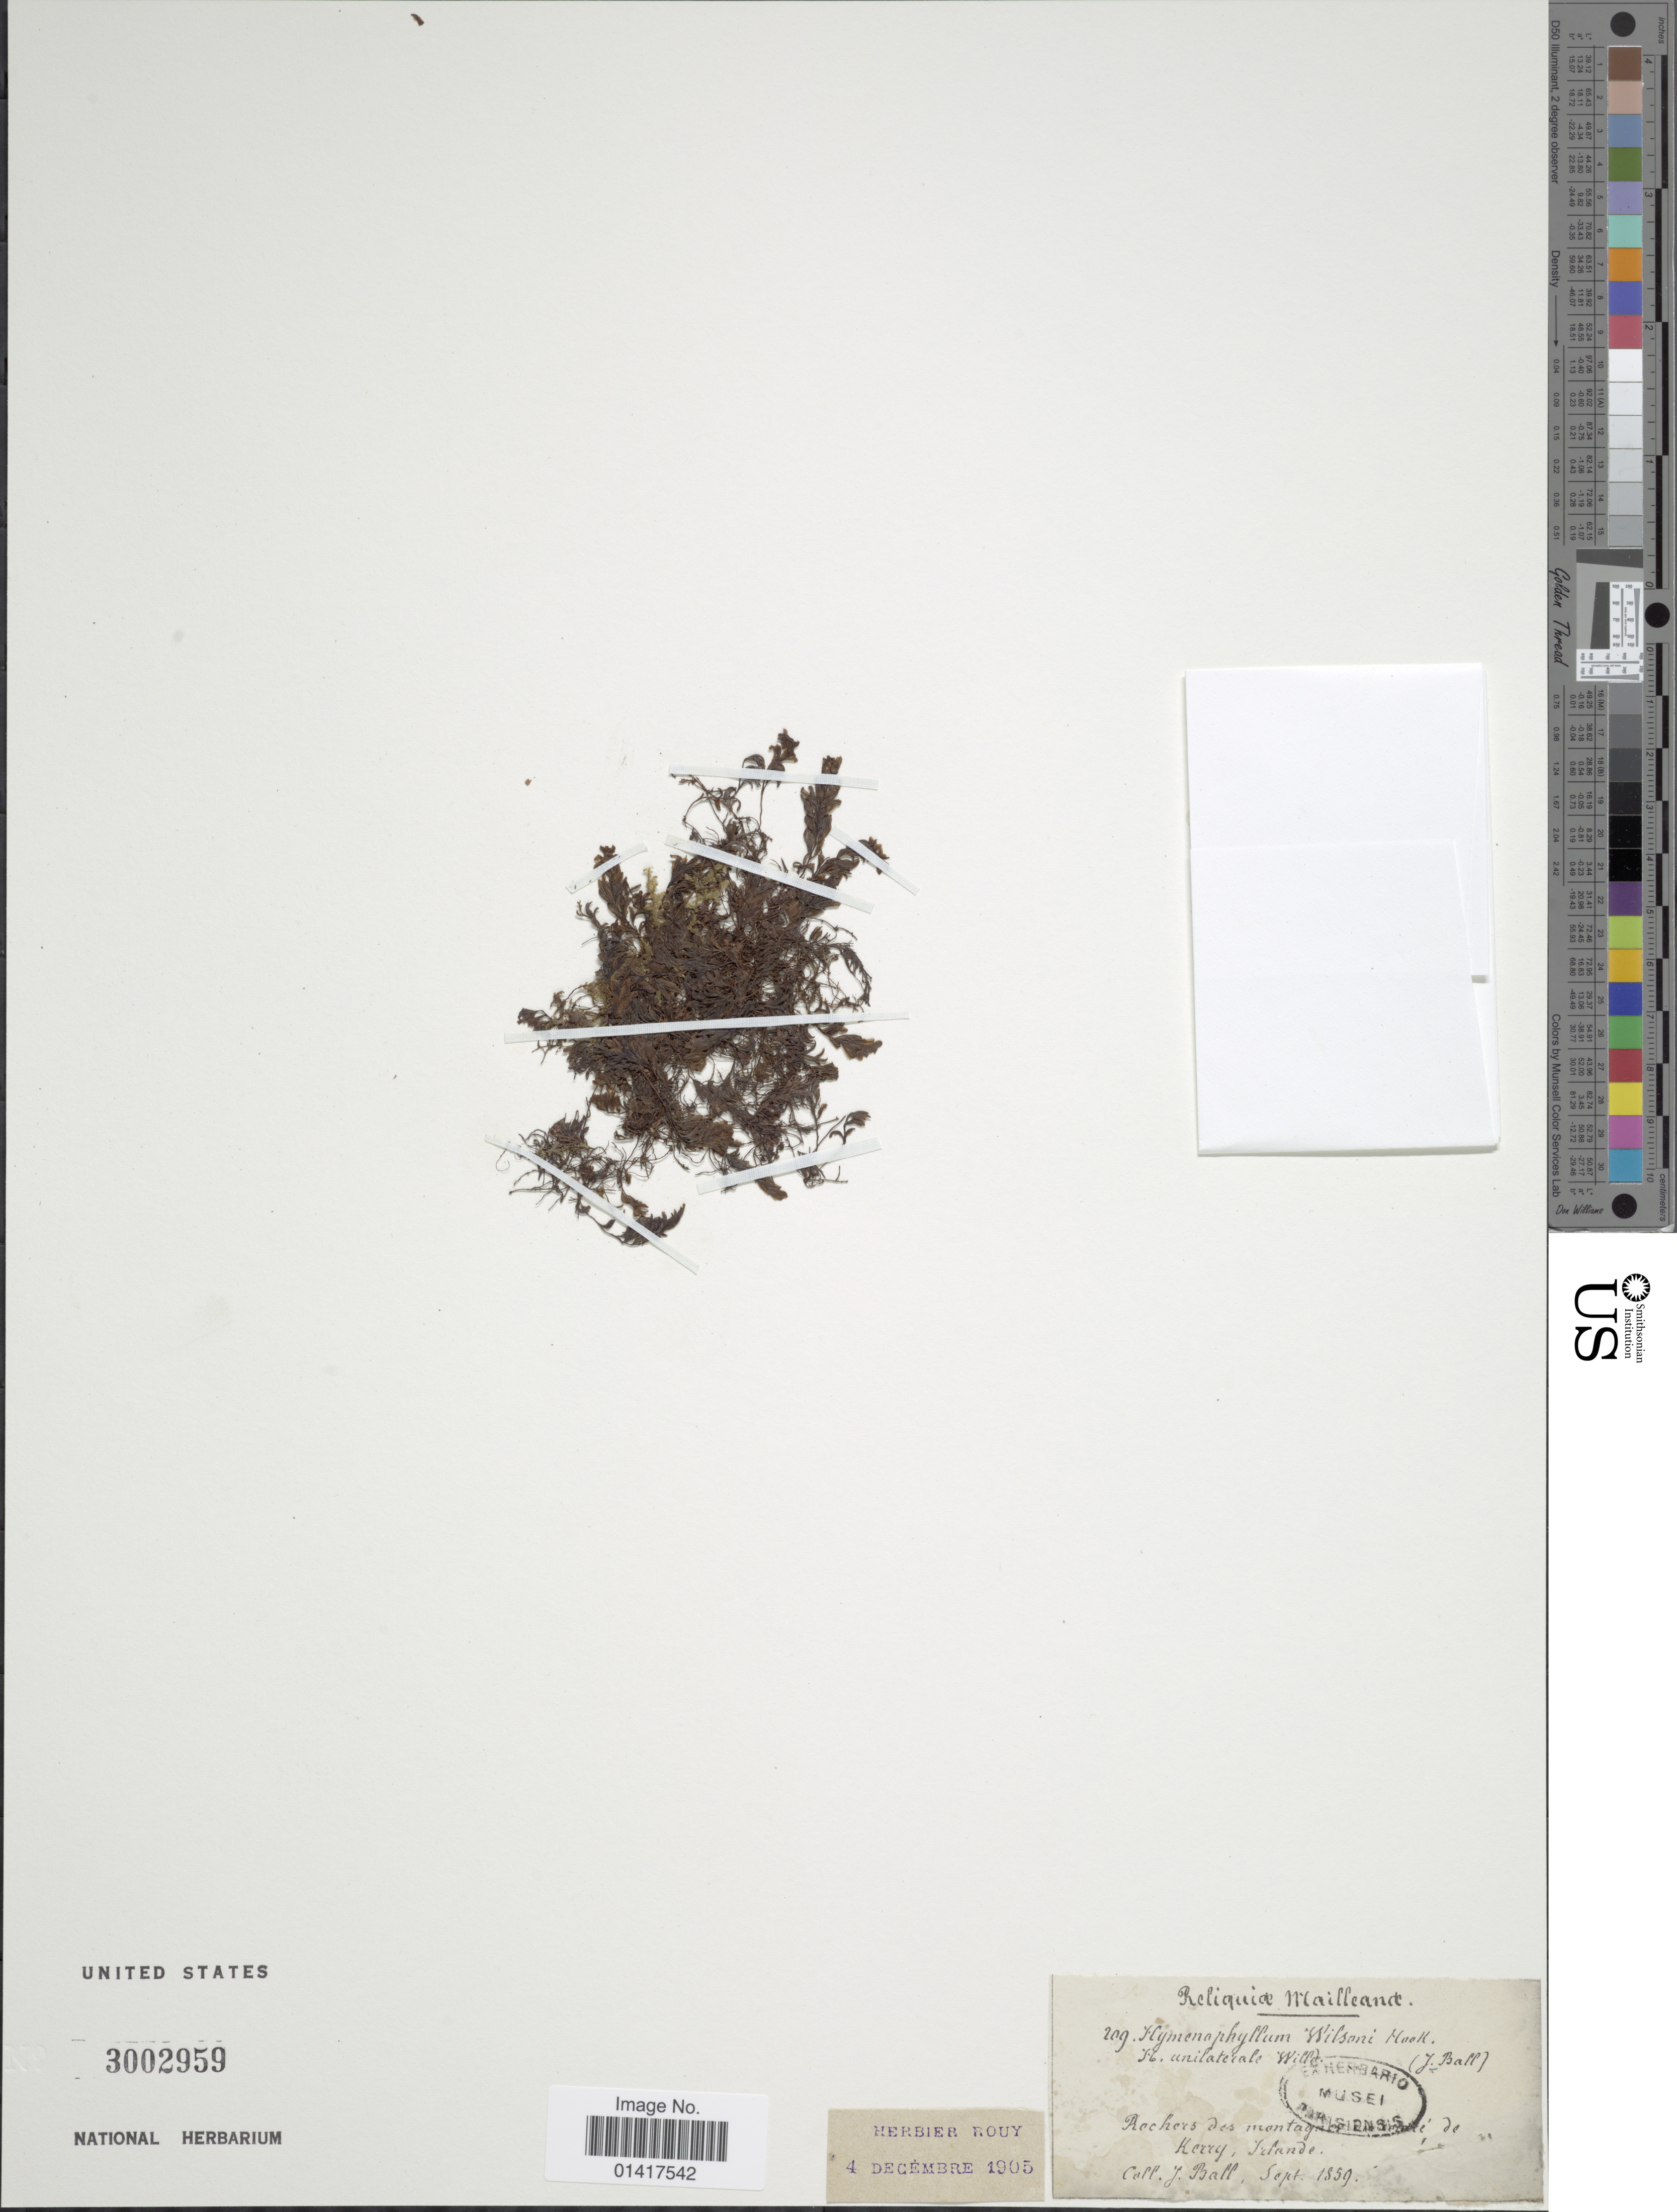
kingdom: Plantae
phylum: Tracheophyta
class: Polypodiopsida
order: Hymenophyllales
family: Hymenophyllaceae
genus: Hymenophyllum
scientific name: Hymenophyllum peltatum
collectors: J. Ball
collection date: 1859-09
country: Ireland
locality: Rochers des montage Kerry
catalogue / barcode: US 3002959